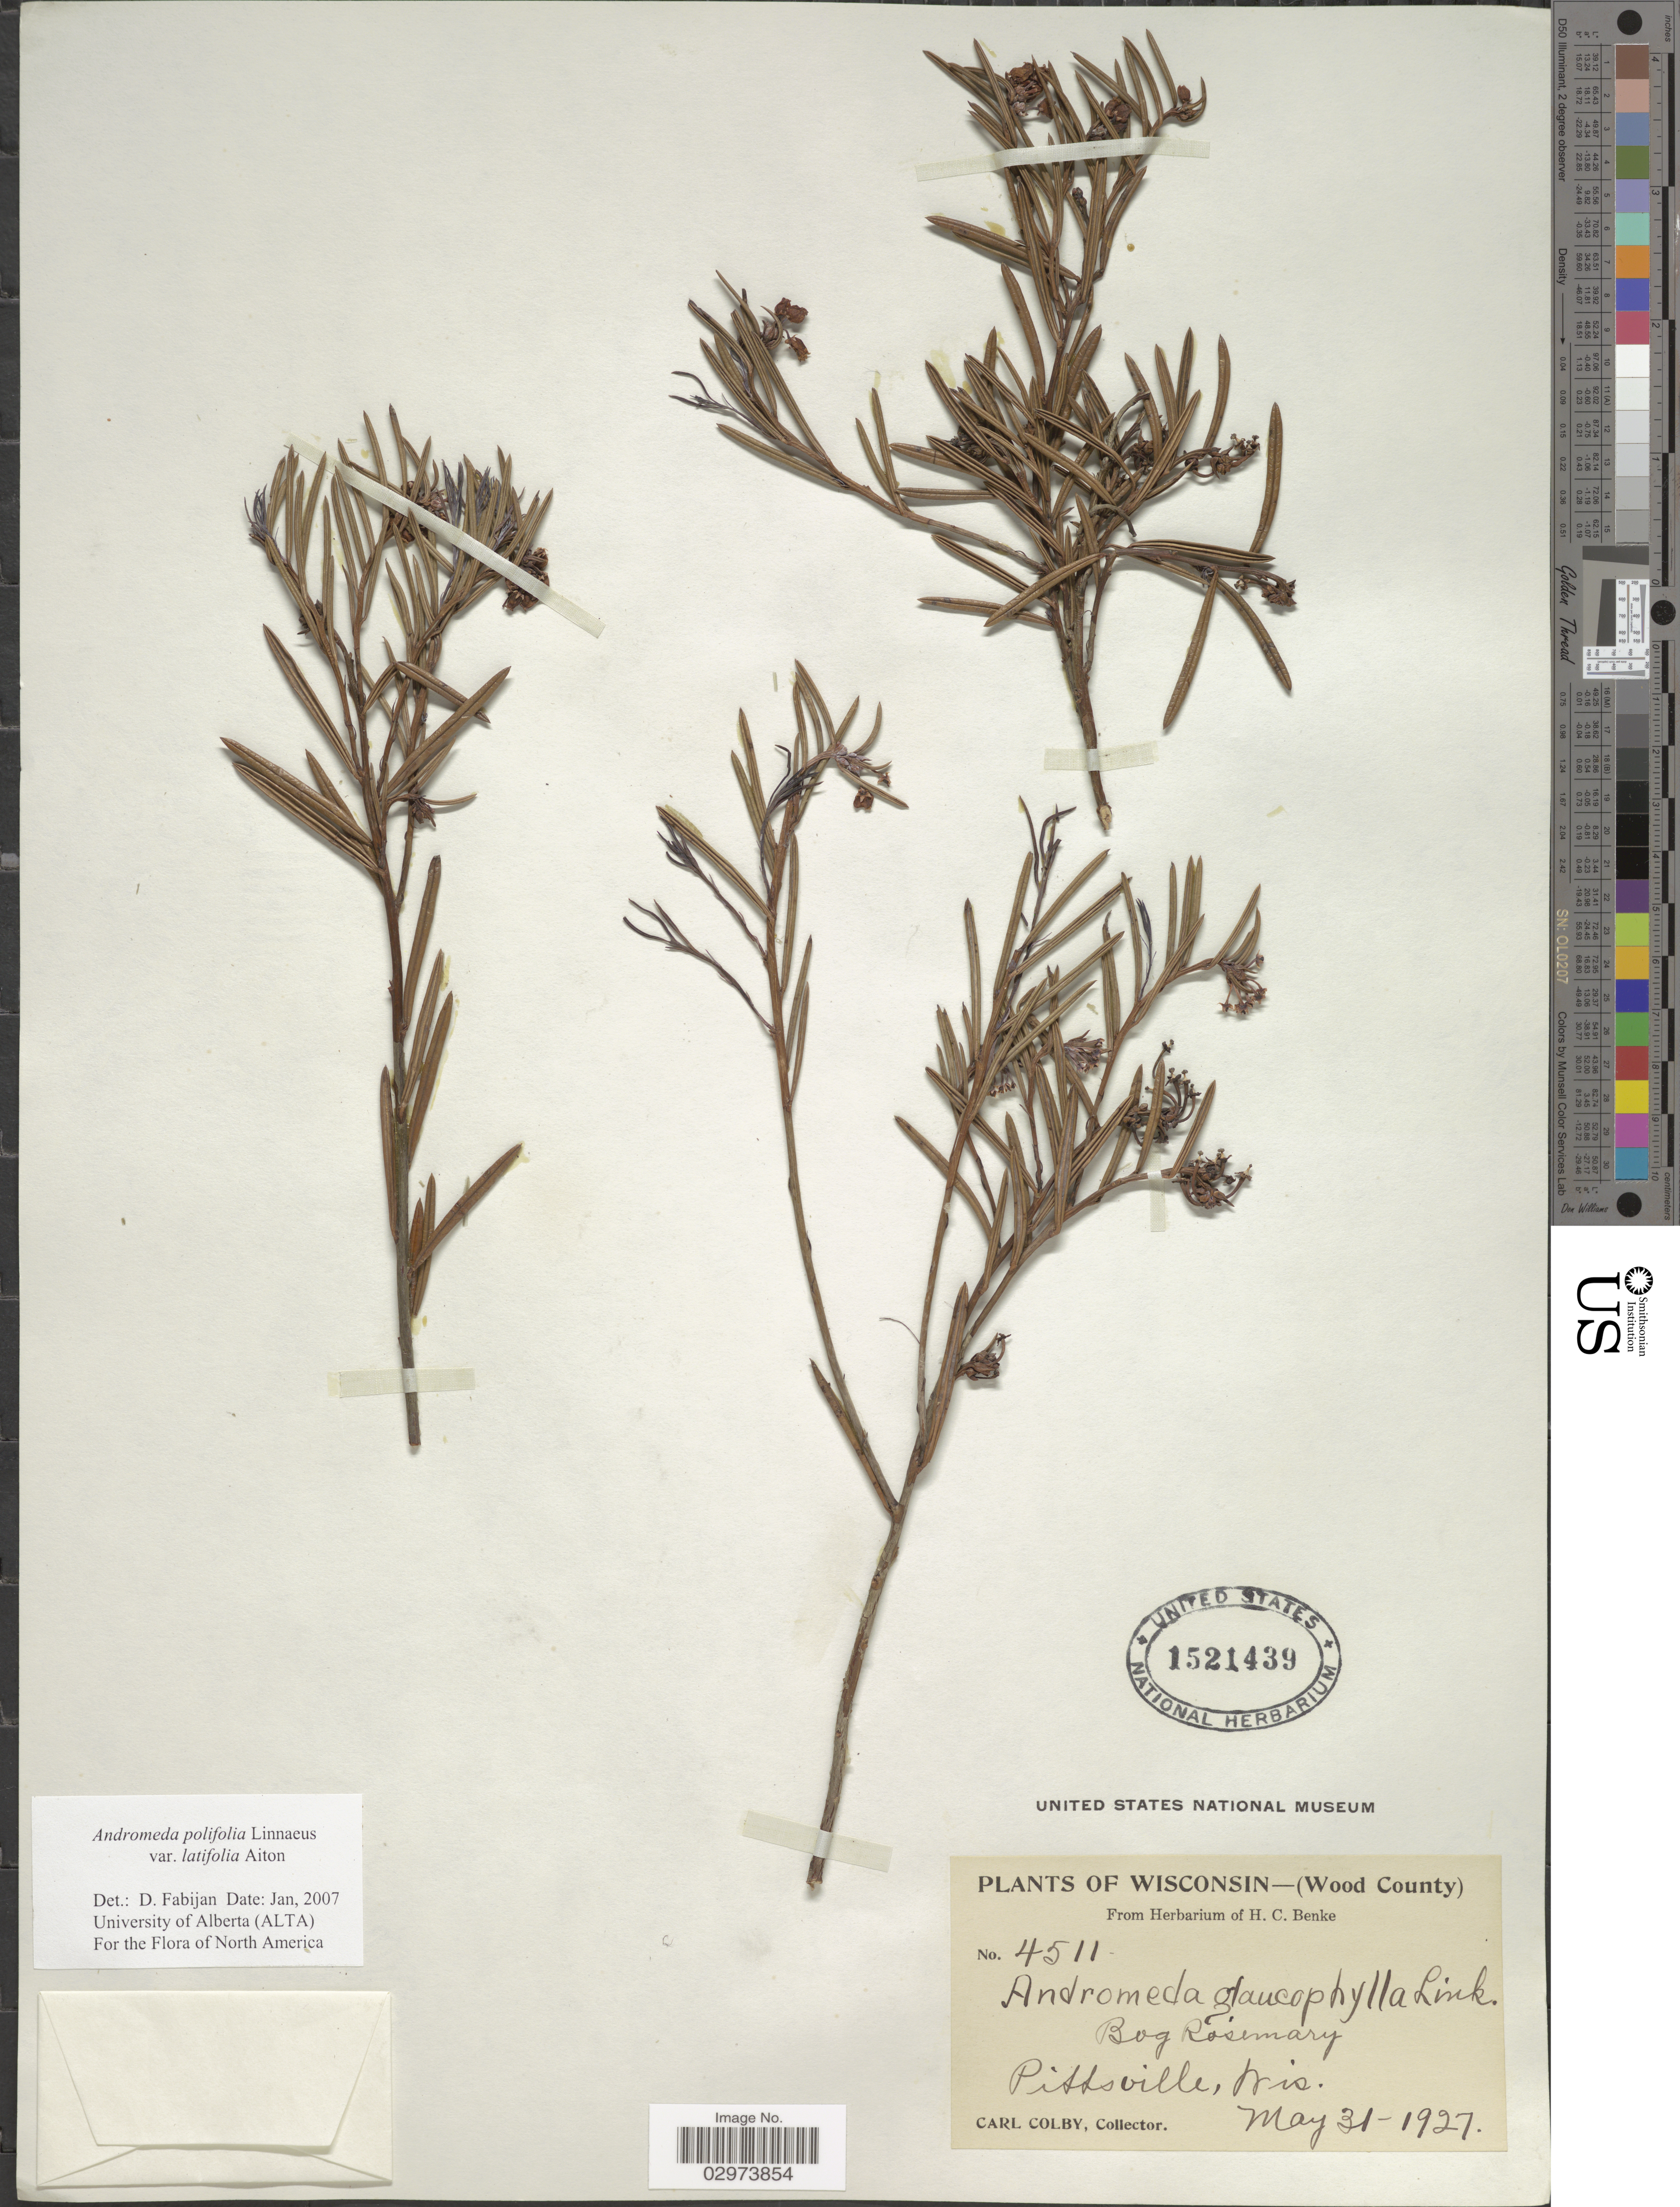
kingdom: Plantae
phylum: Tracheophyta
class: Magnoliopsida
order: Ericales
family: Ericaceae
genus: Andromeda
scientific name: Andromeda polifolia var. latifolia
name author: Aiton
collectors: C. Colby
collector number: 4511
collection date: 1927-05-31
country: United States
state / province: Wisconsin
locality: (Wood County). Bog Rosemary. Pittsville, Wis.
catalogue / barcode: US 1521439